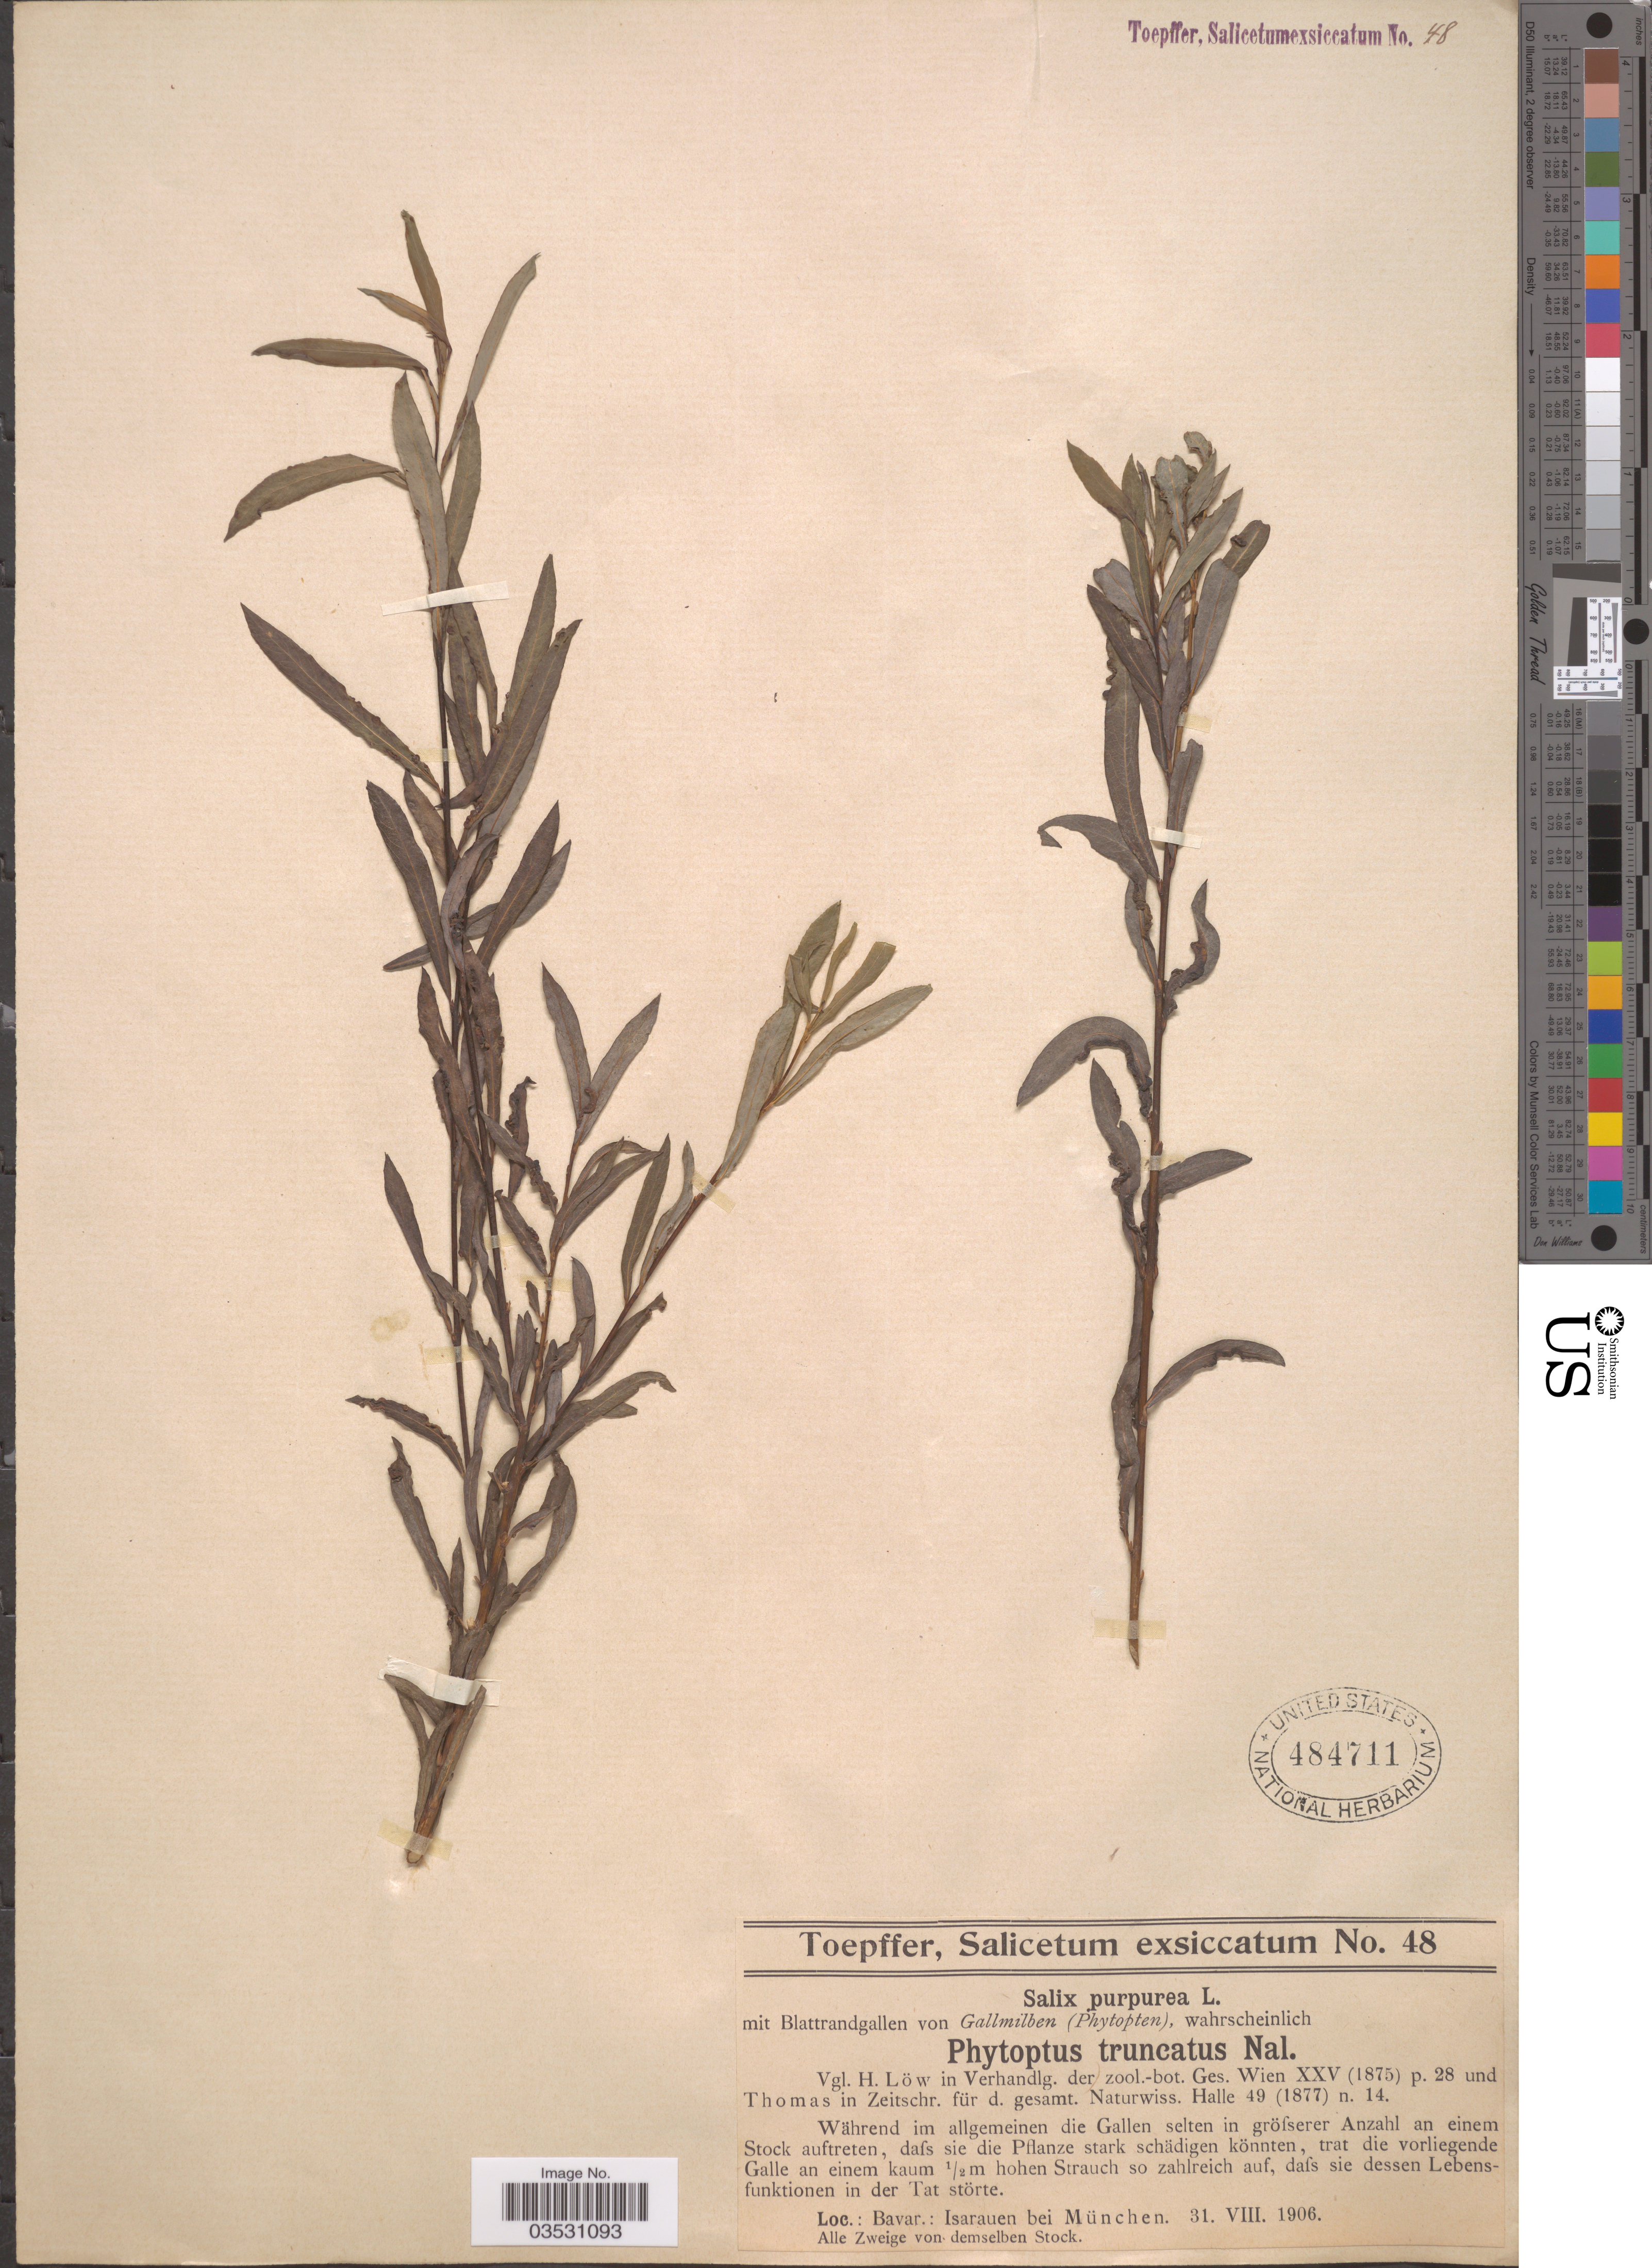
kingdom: Plantae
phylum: Tracheophyta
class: Magnoliopsida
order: Malpighiales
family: Salicaceae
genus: Salix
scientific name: Salix purpurea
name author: L.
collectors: A. Toepffer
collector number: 48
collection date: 1906-08-31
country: Germany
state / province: Bayern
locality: Bavar.: Isarauen bei München.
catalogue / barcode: US 484711